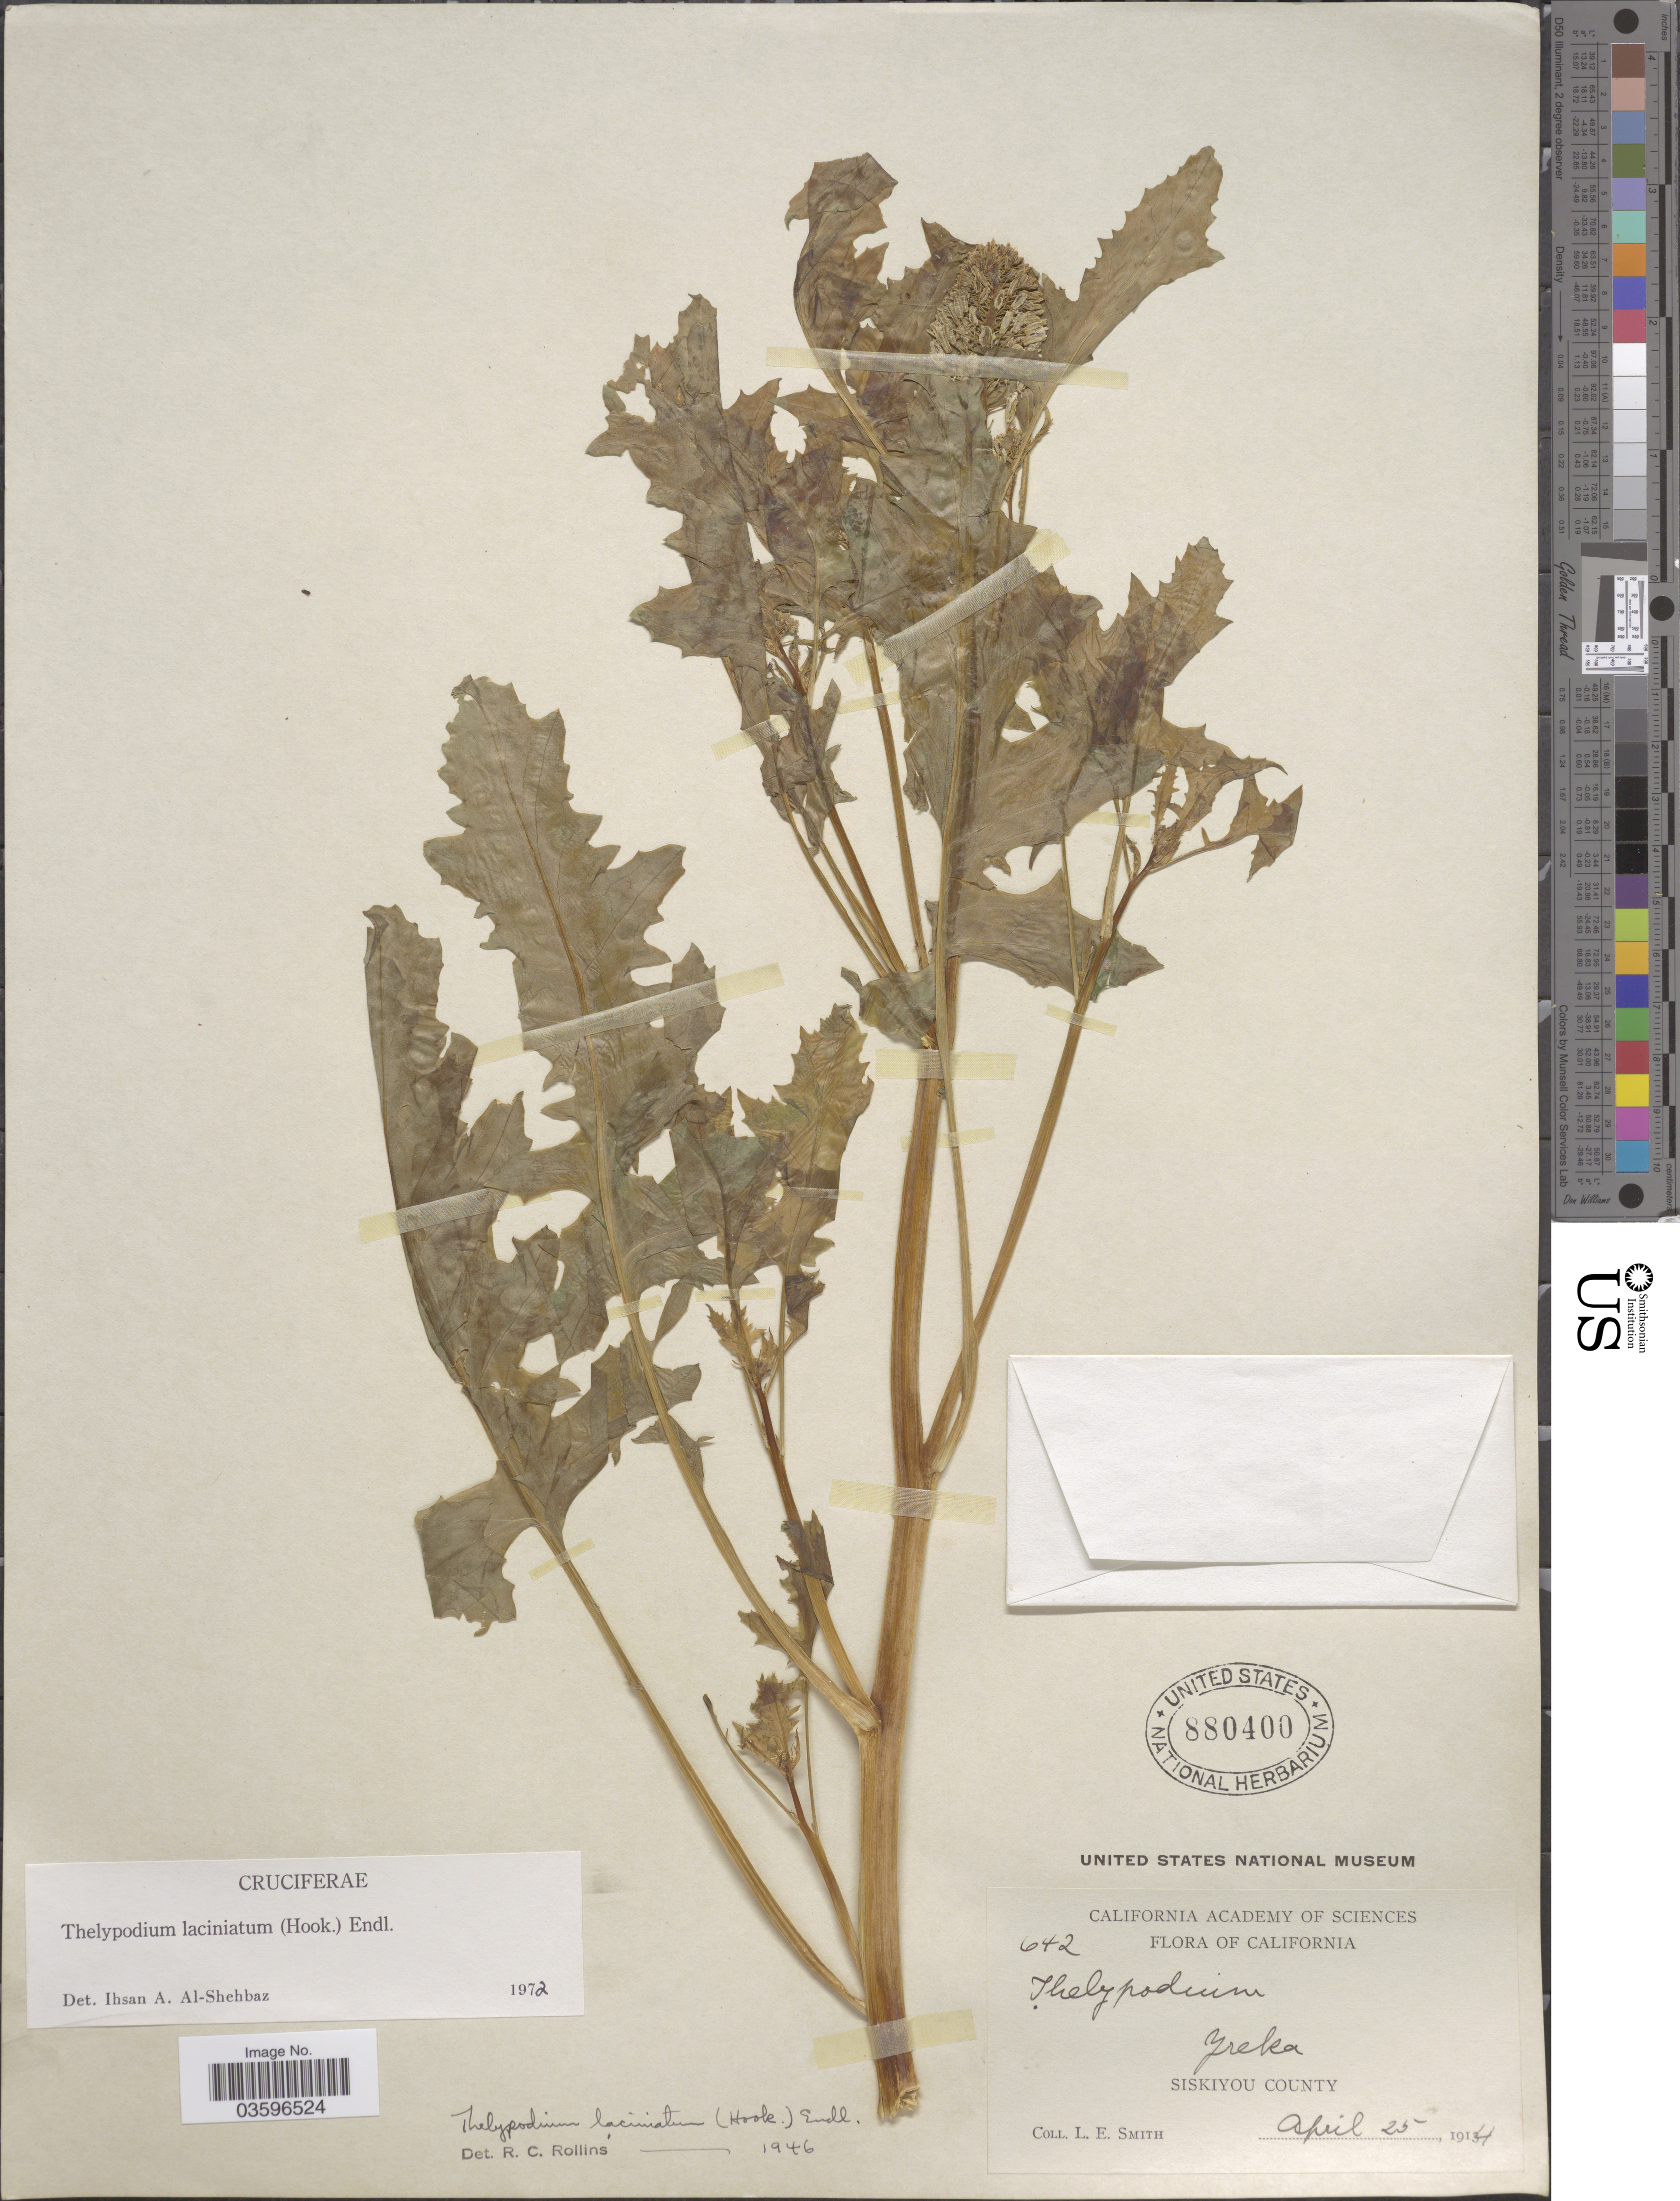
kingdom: Plantae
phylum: Tracheophyta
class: Magnoliopsida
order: Brassicales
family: Brassicaceae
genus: Thelypodium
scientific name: Thelypodium laciniatum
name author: (Hook.) Endl.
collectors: L. E. Smith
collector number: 642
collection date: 1914-04-25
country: United States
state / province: California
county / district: Siskiyou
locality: Yreka. Siskiyou County.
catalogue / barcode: US 880400